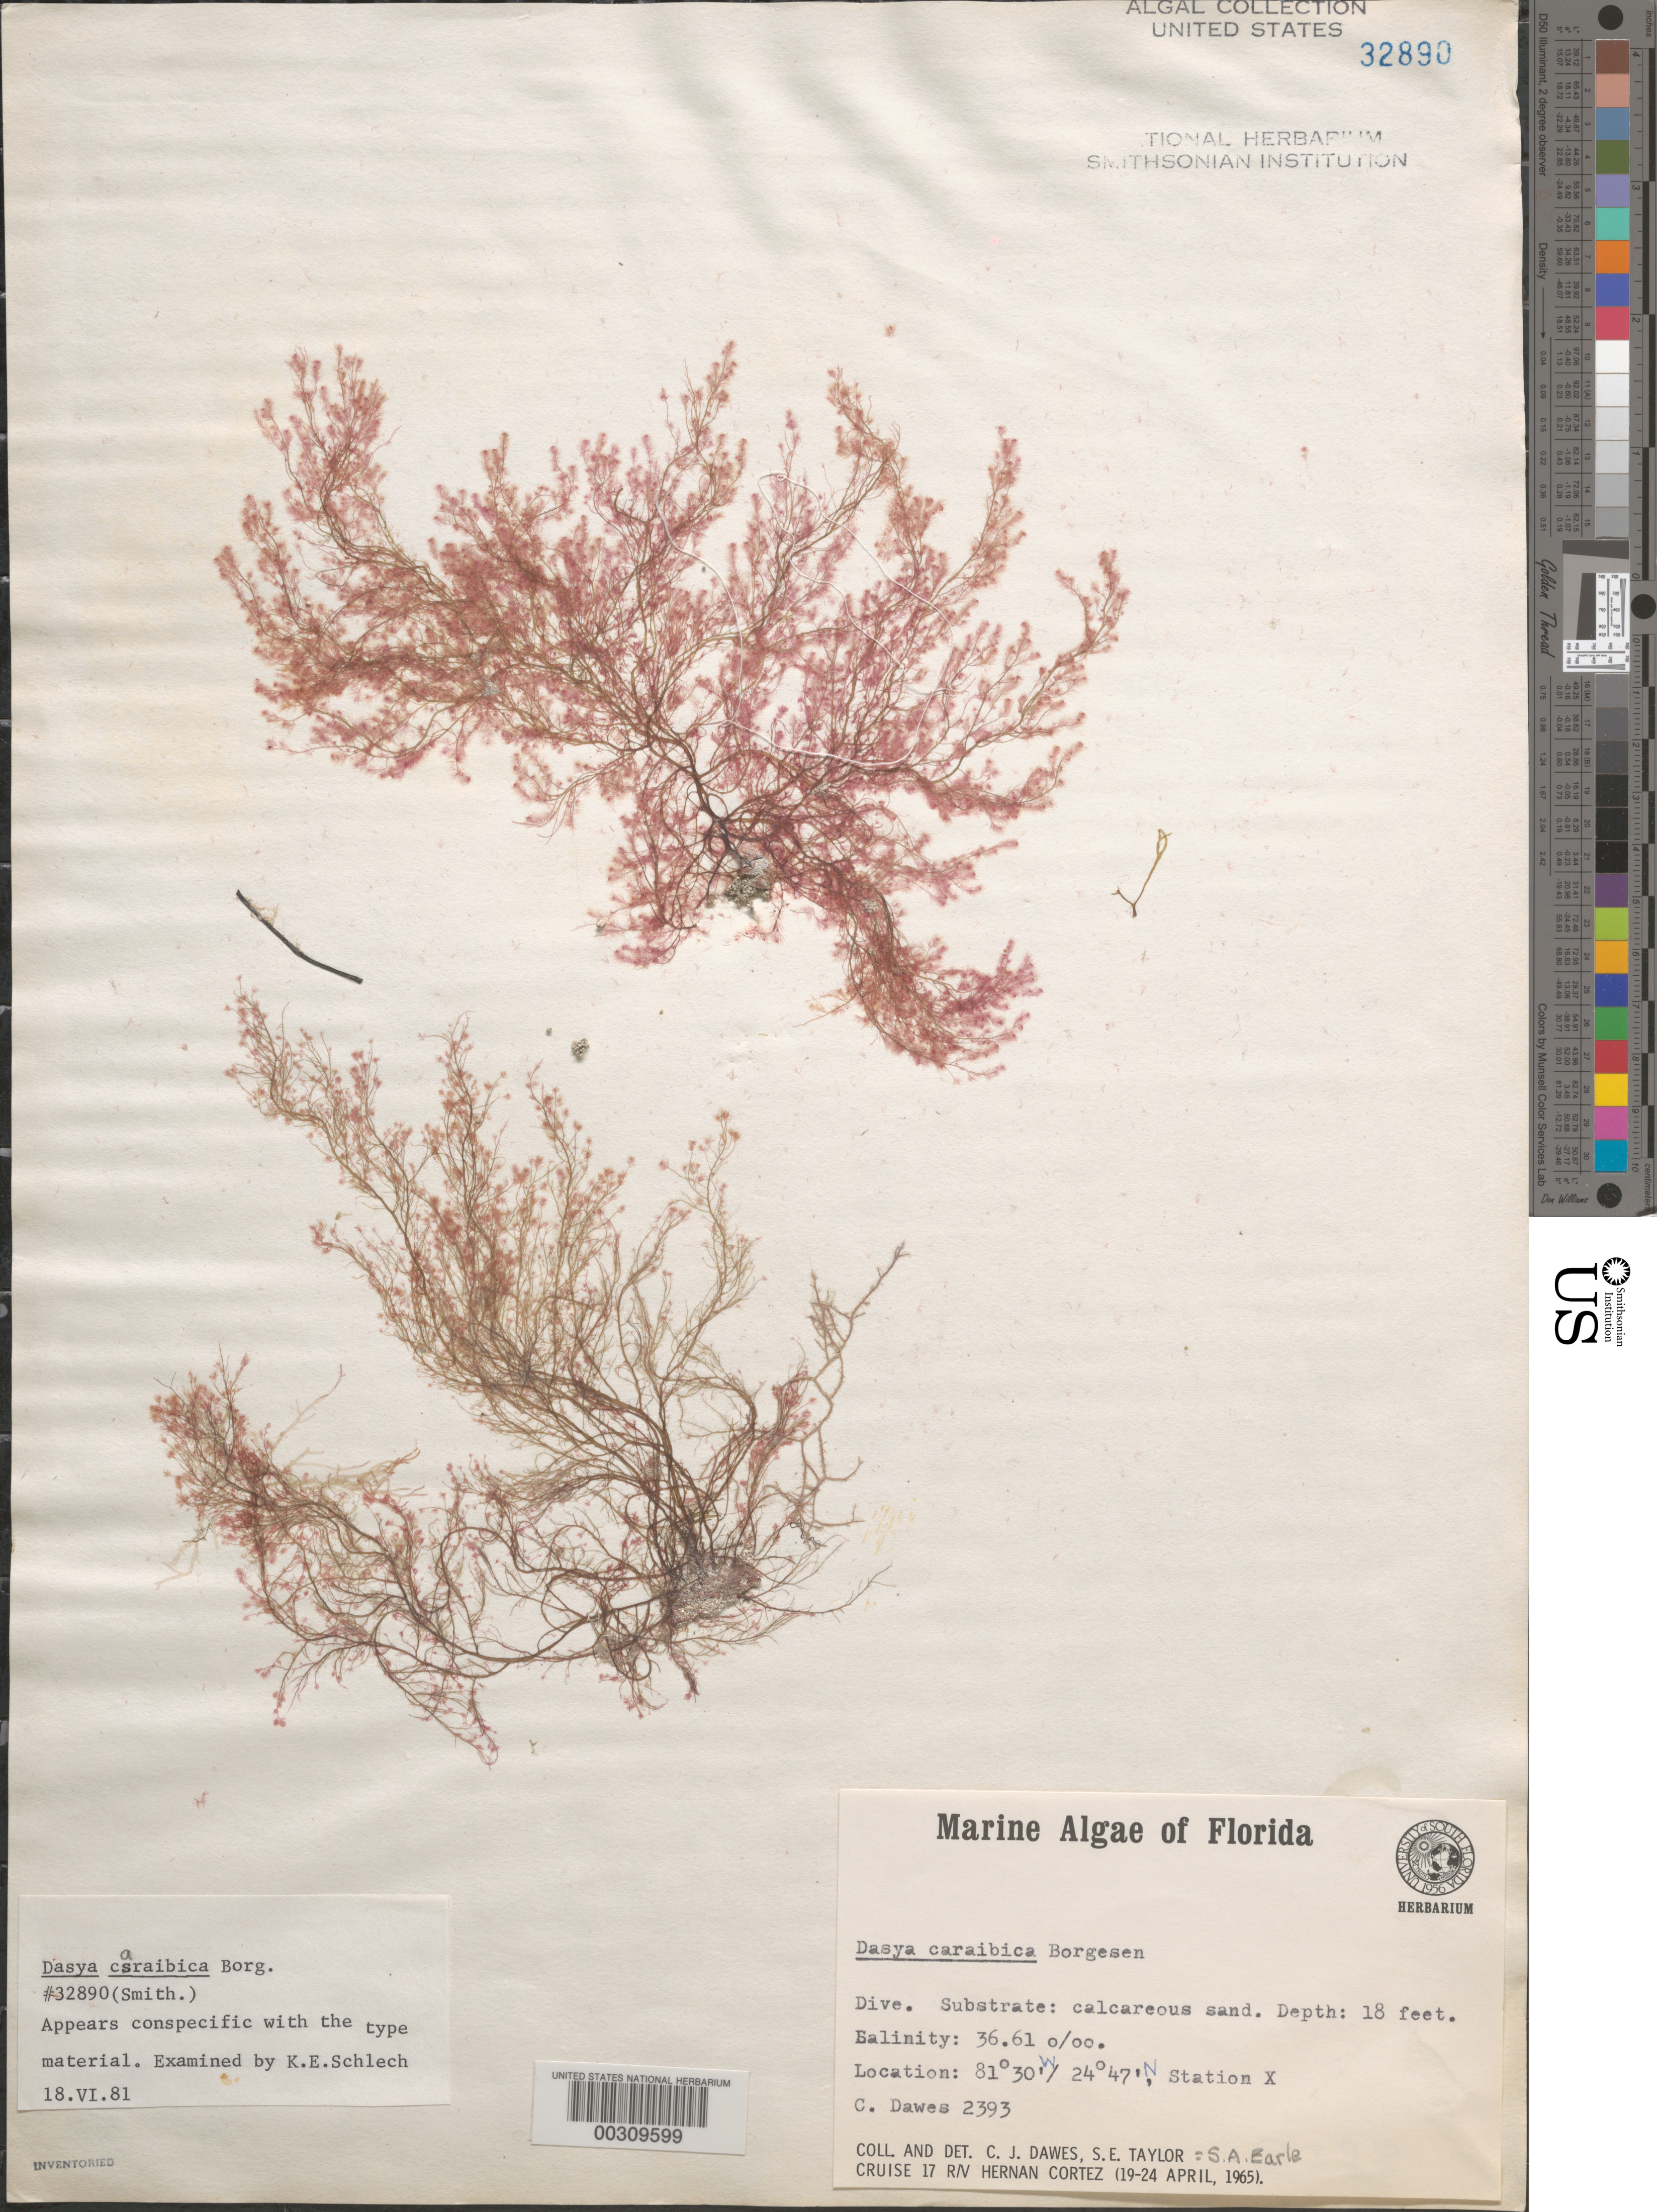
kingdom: Plantae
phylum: Rhodophyta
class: Florideophyceae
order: Ceramiales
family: Dasyaceae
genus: Dasya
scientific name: Dasya caraibica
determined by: Dawes, C. J.; Earle, S. A.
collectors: C. Dawes & S. A. Earle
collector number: Cjd 2393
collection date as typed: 19 Apr 1965 to 24 Apr 1965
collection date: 1965-04-19/1965-04-24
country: United States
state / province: Florida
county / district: Monroe County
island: Florida Keys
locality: Off southern Florida Keys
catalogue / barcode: US 32890